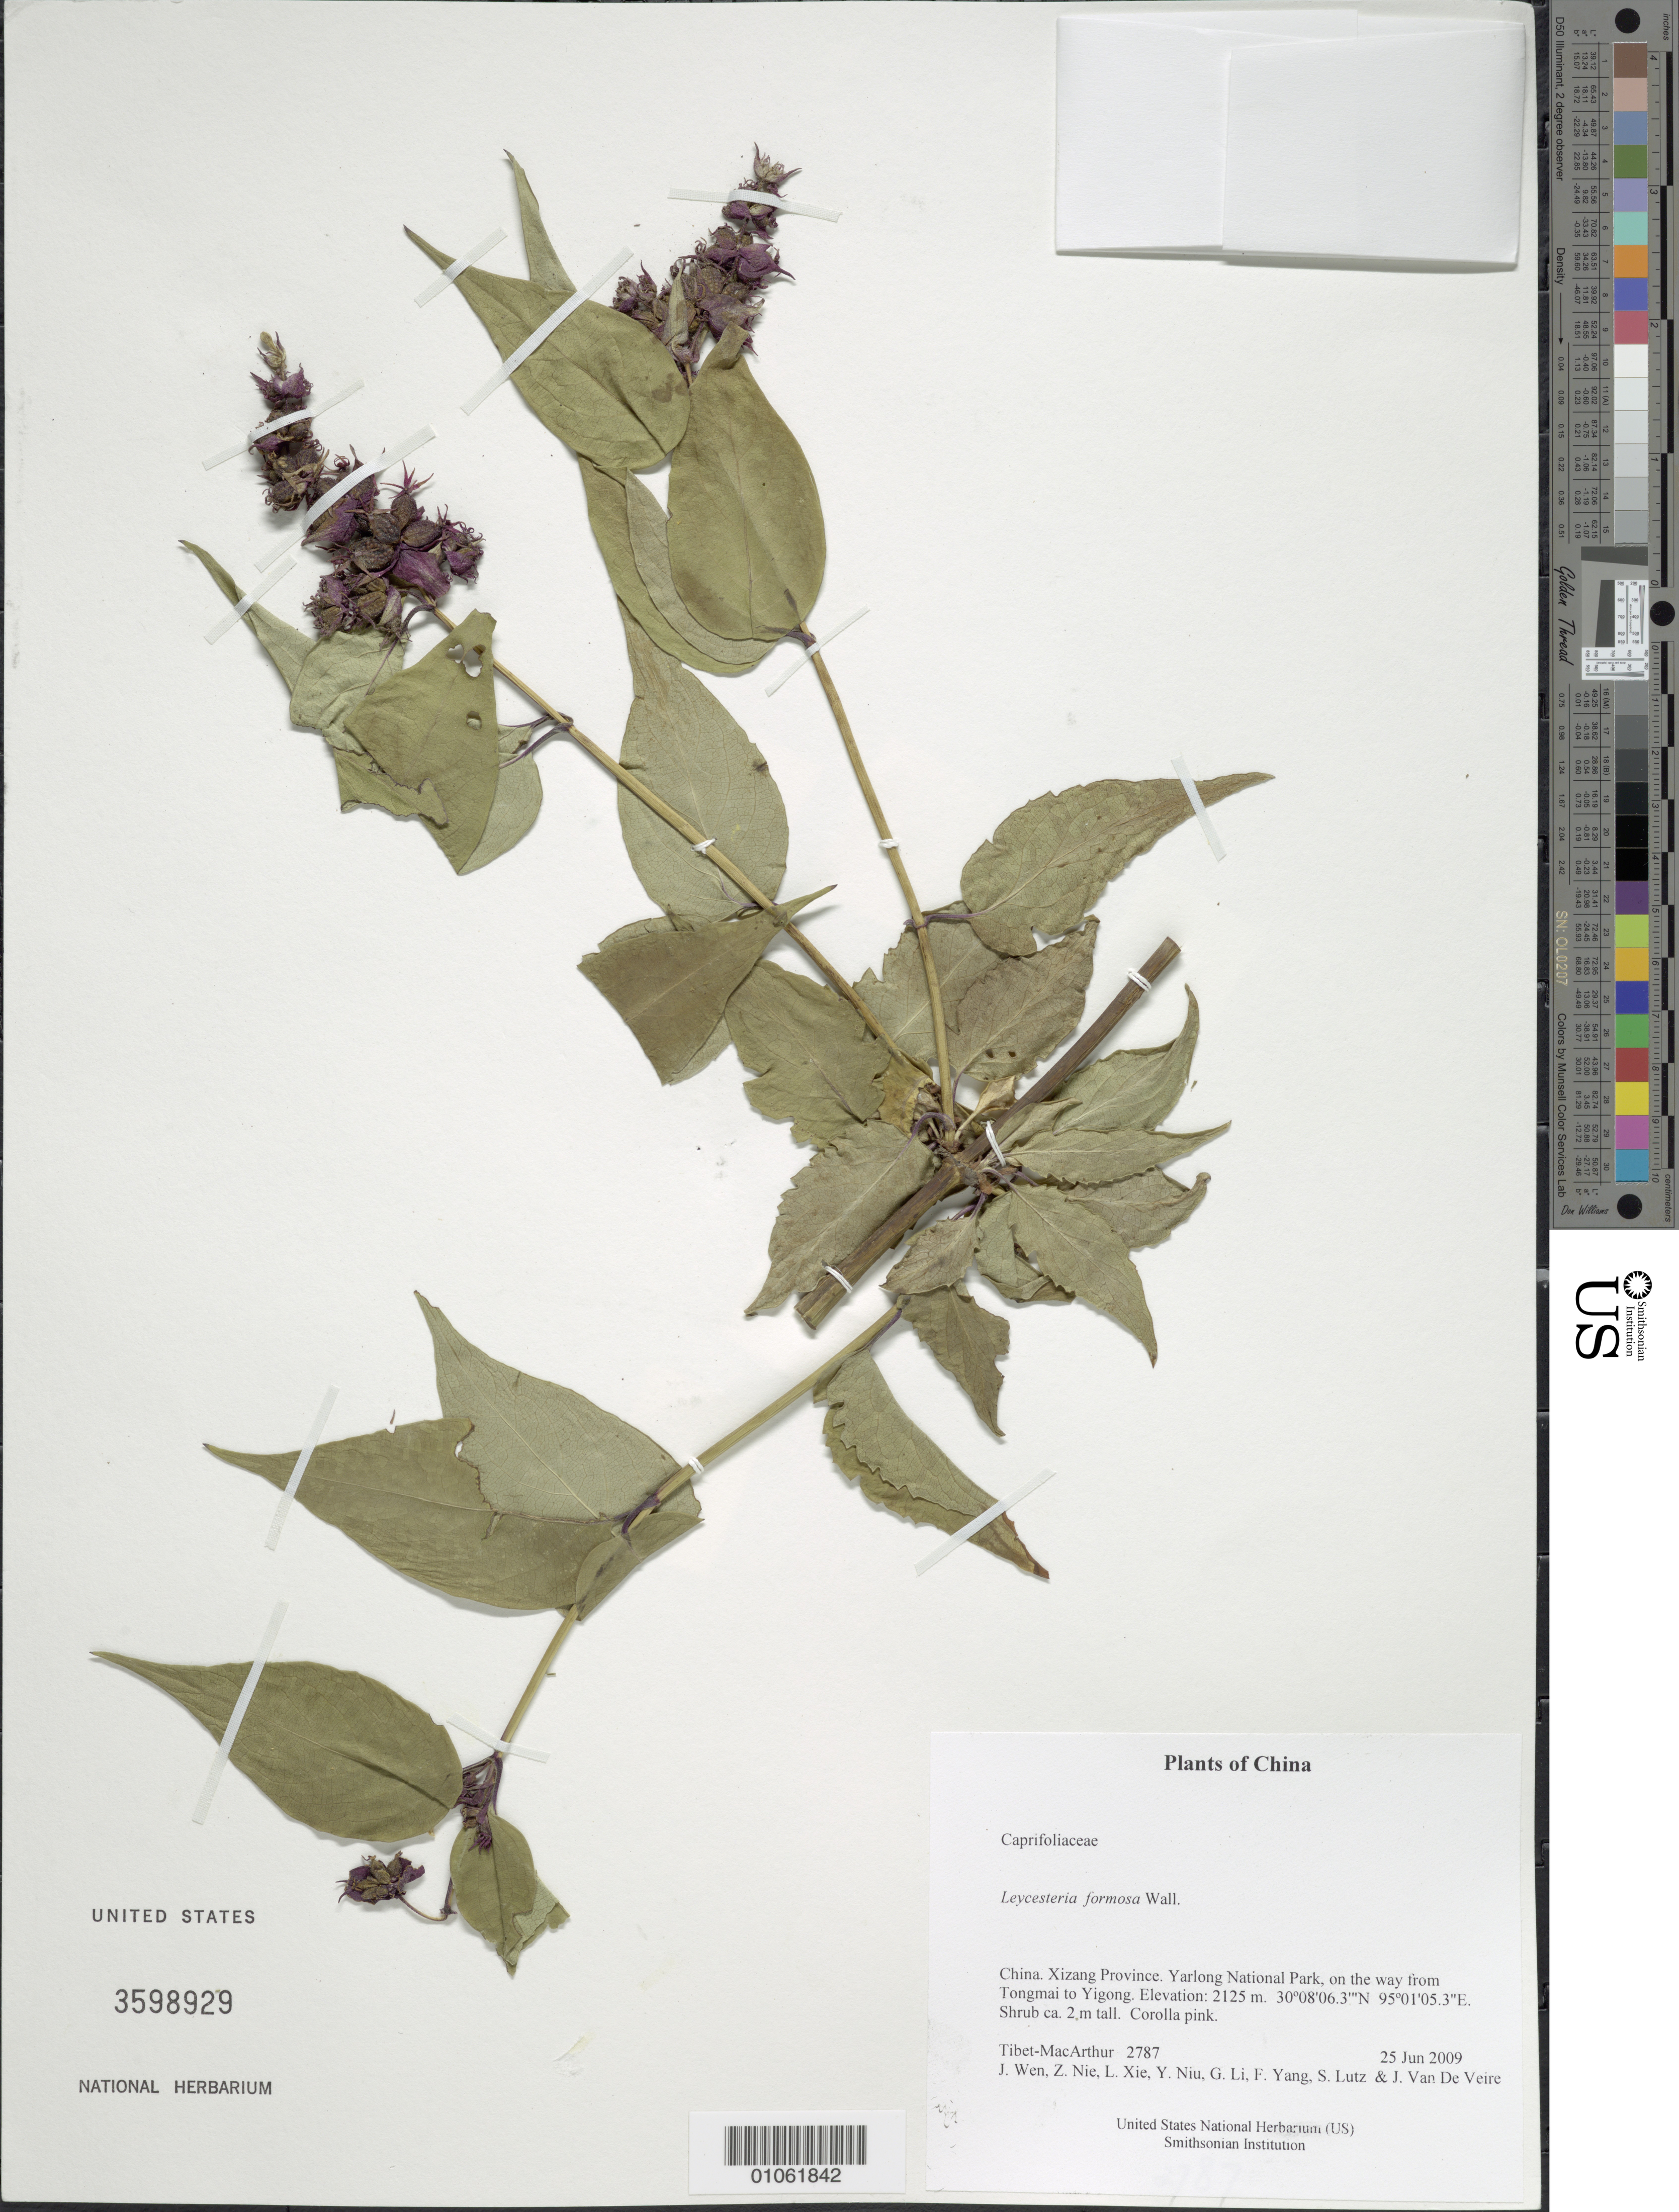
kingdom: Plantae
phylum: Tracheophyta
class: Magnoliopsida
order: Dipsacales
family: Caprifoliaceae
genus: Leycesteria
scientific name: Leycesteria formosa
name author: Wall.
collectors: Tibet-MacArthur, J. Wen, Z. Nie, L. Xie, Y. Niu, G. Li, F. Yang, S. Lutz & J. Van De Veire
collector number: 2787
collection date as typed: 25 Jun 2009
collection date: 2009-06-25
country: China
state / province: Xizang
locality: Yarlong National Park, on the way from Tongmai to Yigong.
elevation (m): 2125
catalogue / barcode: US 3598929